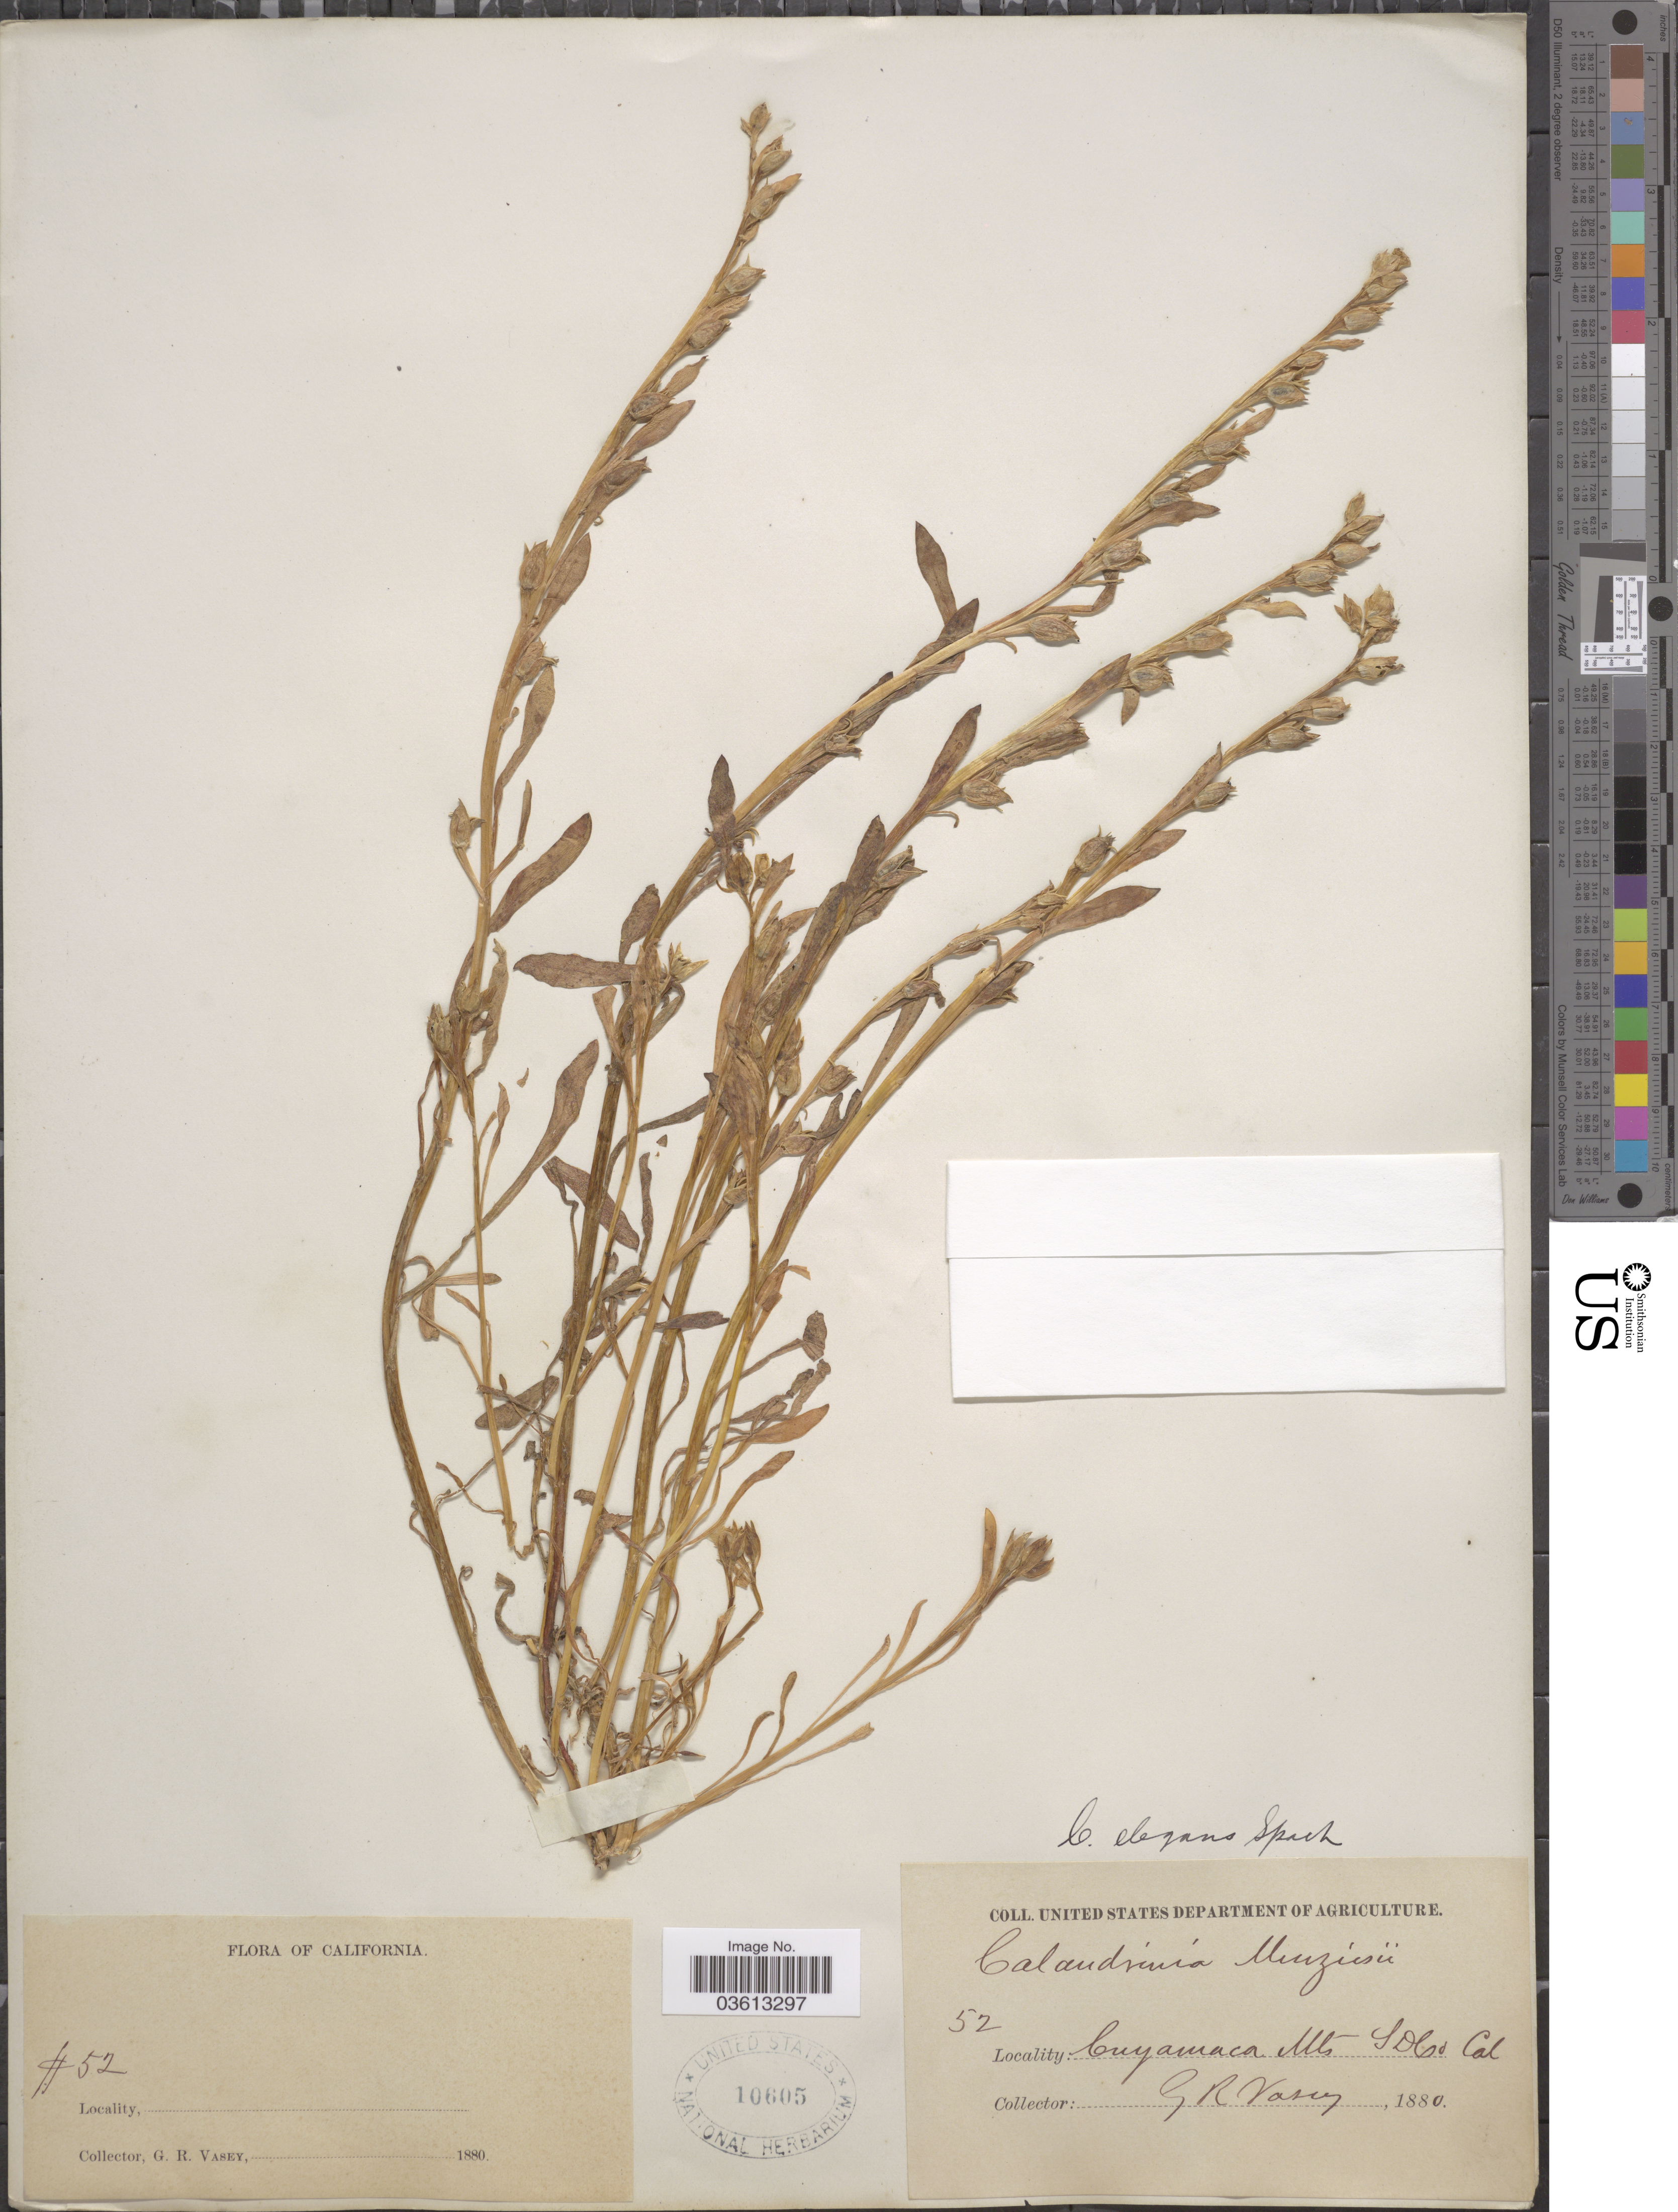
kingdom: Plantae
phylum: Tracheophyta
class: Magnoliopsida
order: Caryophyllales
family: Montiaceae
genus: Calandrinia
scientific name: Calandrinia ciliata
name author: (Ruiz & Pav.) DC.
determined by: Strong, Mark T., (BOT), Smithsonian Institution - National Museum of Natural History (UNITED STATES)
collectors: G. R. Vasey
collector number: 52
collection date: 1880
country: United States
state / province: California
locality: Cuyamaca Mts. SD Co.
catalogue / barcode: US 10605